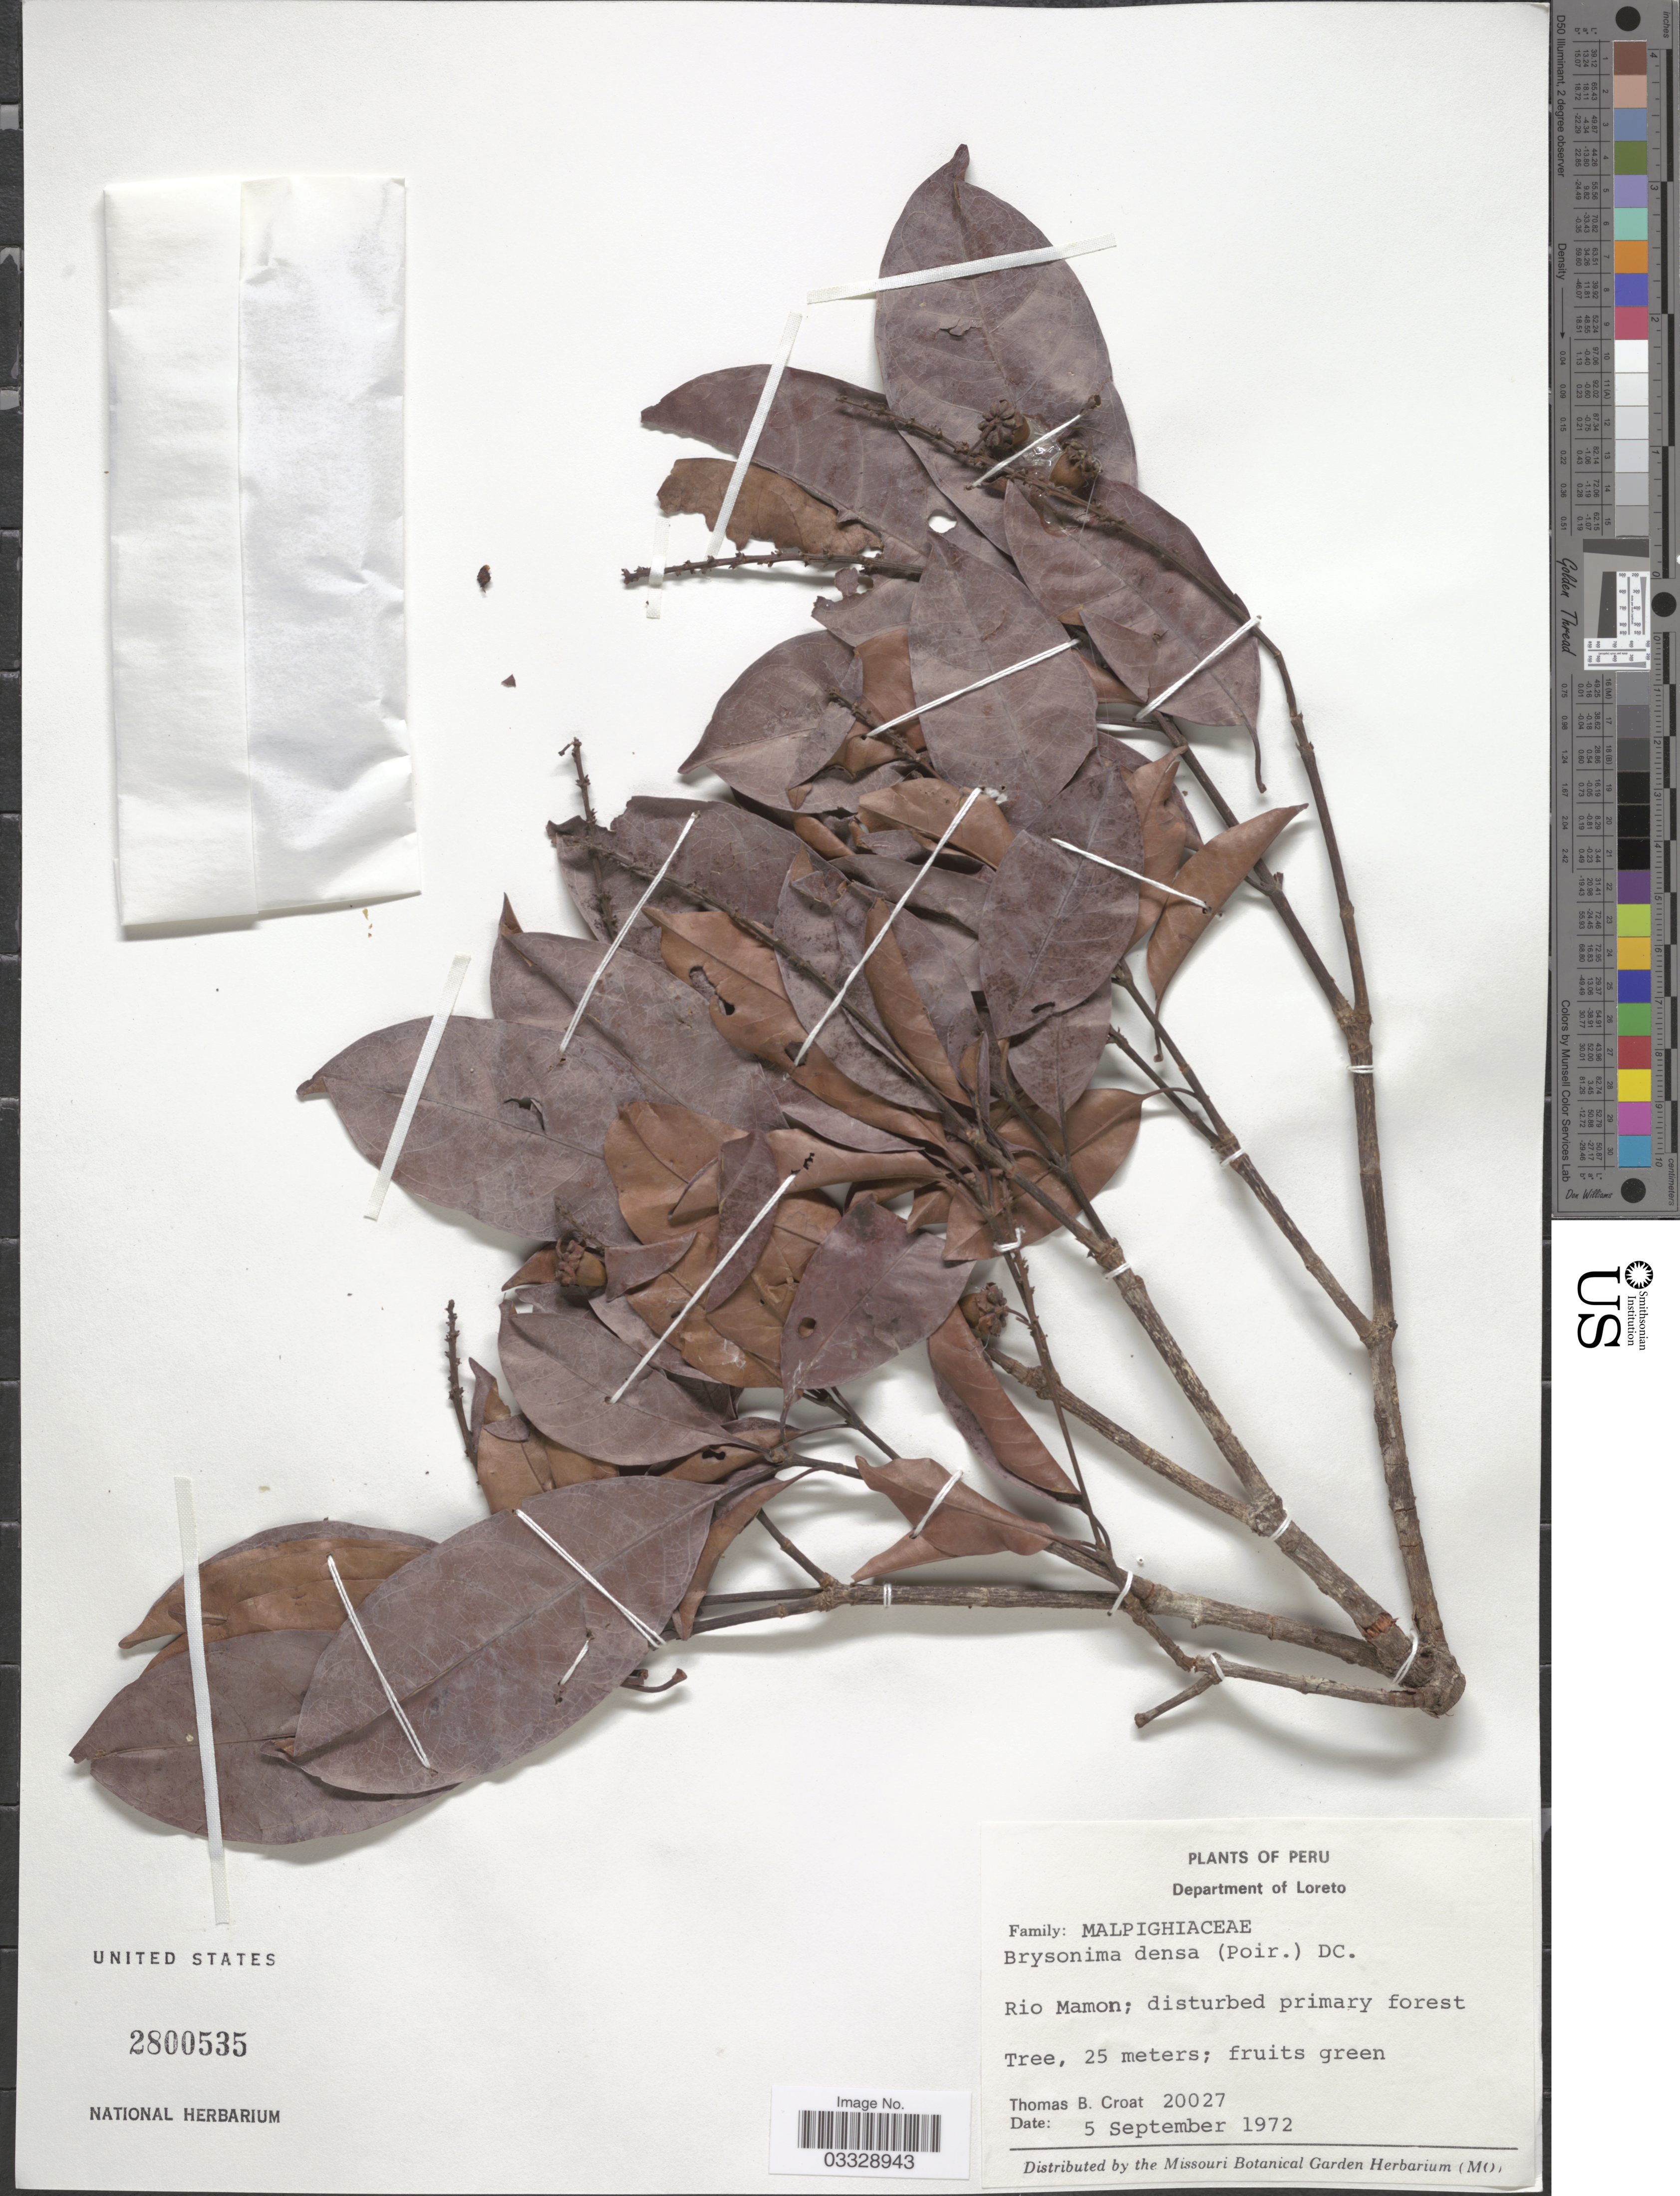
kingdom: Plantae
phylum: Tracheophyta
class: Magnoliopsida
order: Malpighiales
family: Malpighiaceae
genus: Byrsonima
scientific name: Byrsonima densa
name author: (Poir.) DC.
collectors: T. B. Croat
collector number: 20027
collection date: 1972-09-05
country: Peru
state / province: Loreto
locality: Department of Loreto. Rio Mamon.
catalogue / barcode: US 2800535